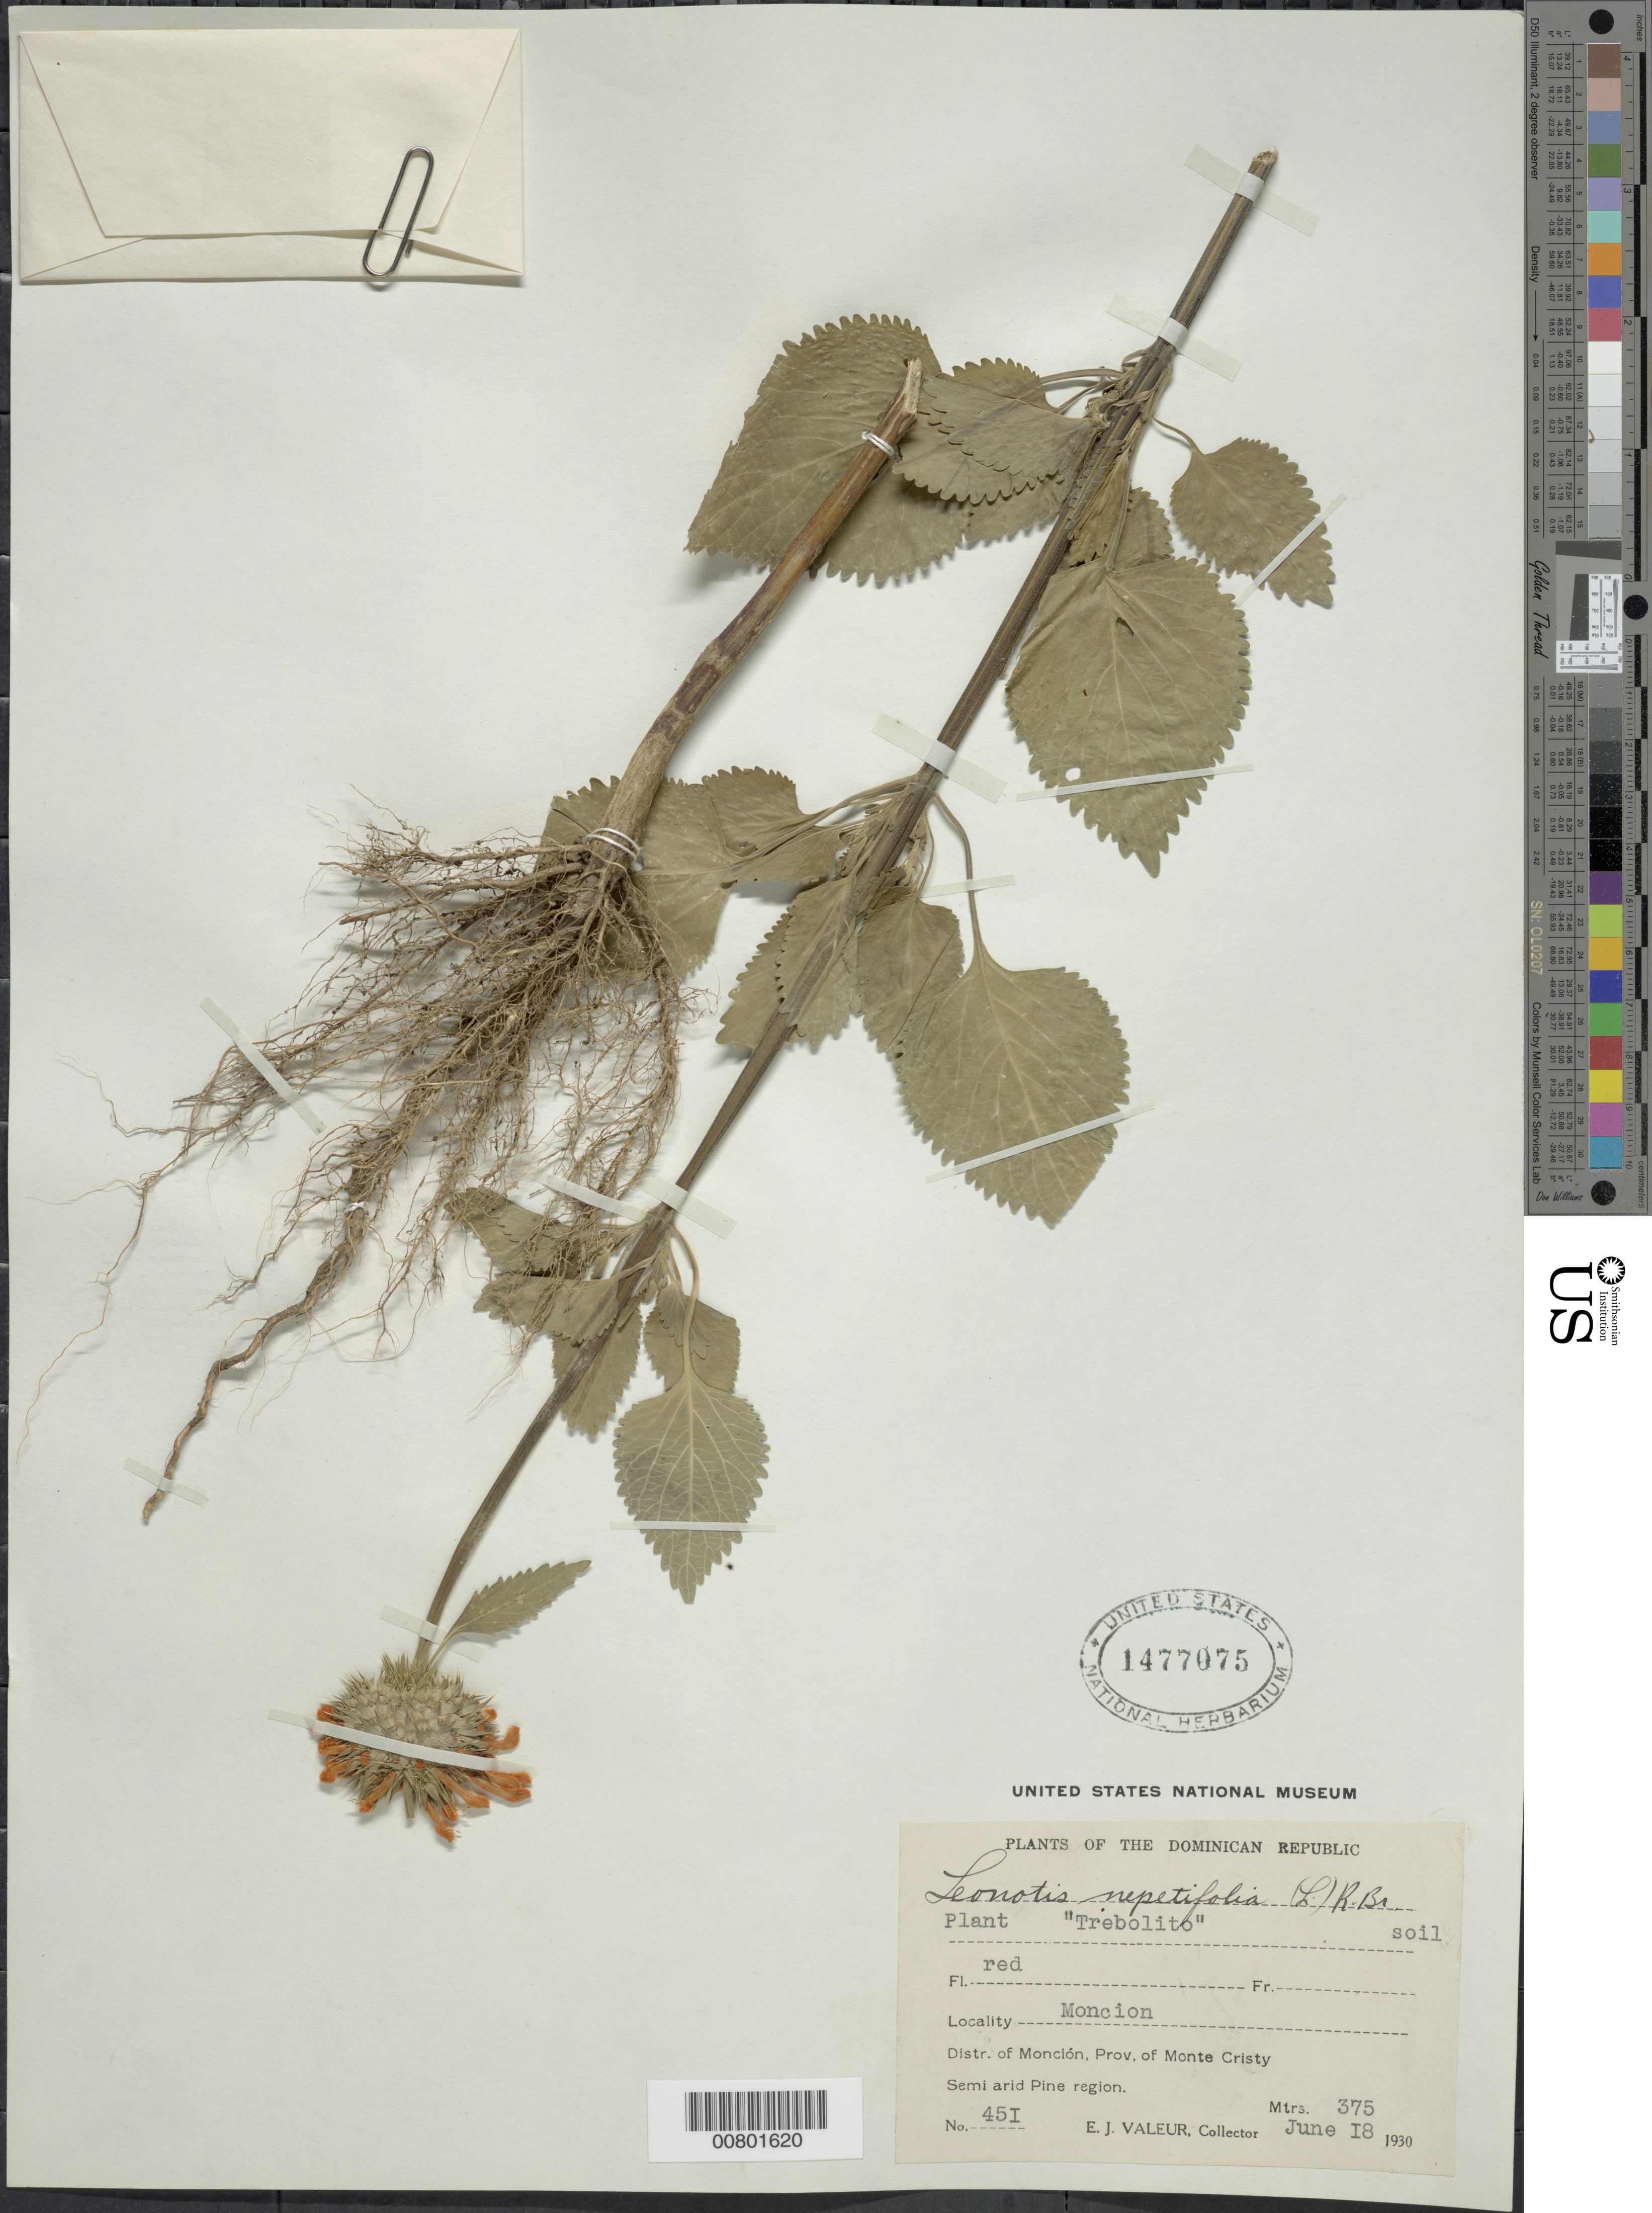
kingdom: Plantae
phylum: Tracheophyta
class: Magnoliopsida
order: Lamiales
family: Lamiaceae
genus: Leonotis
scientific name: Leonotis nepetifolia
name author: (L.) R. Br.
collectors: E. Valeur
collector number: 451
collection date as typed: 18 Jun 1930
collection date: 1930-06-18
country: Dominican Republic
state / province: Monte Cristi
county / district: Monción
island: Hispaniola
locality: Monción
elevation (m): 375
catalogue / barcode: US 1477075